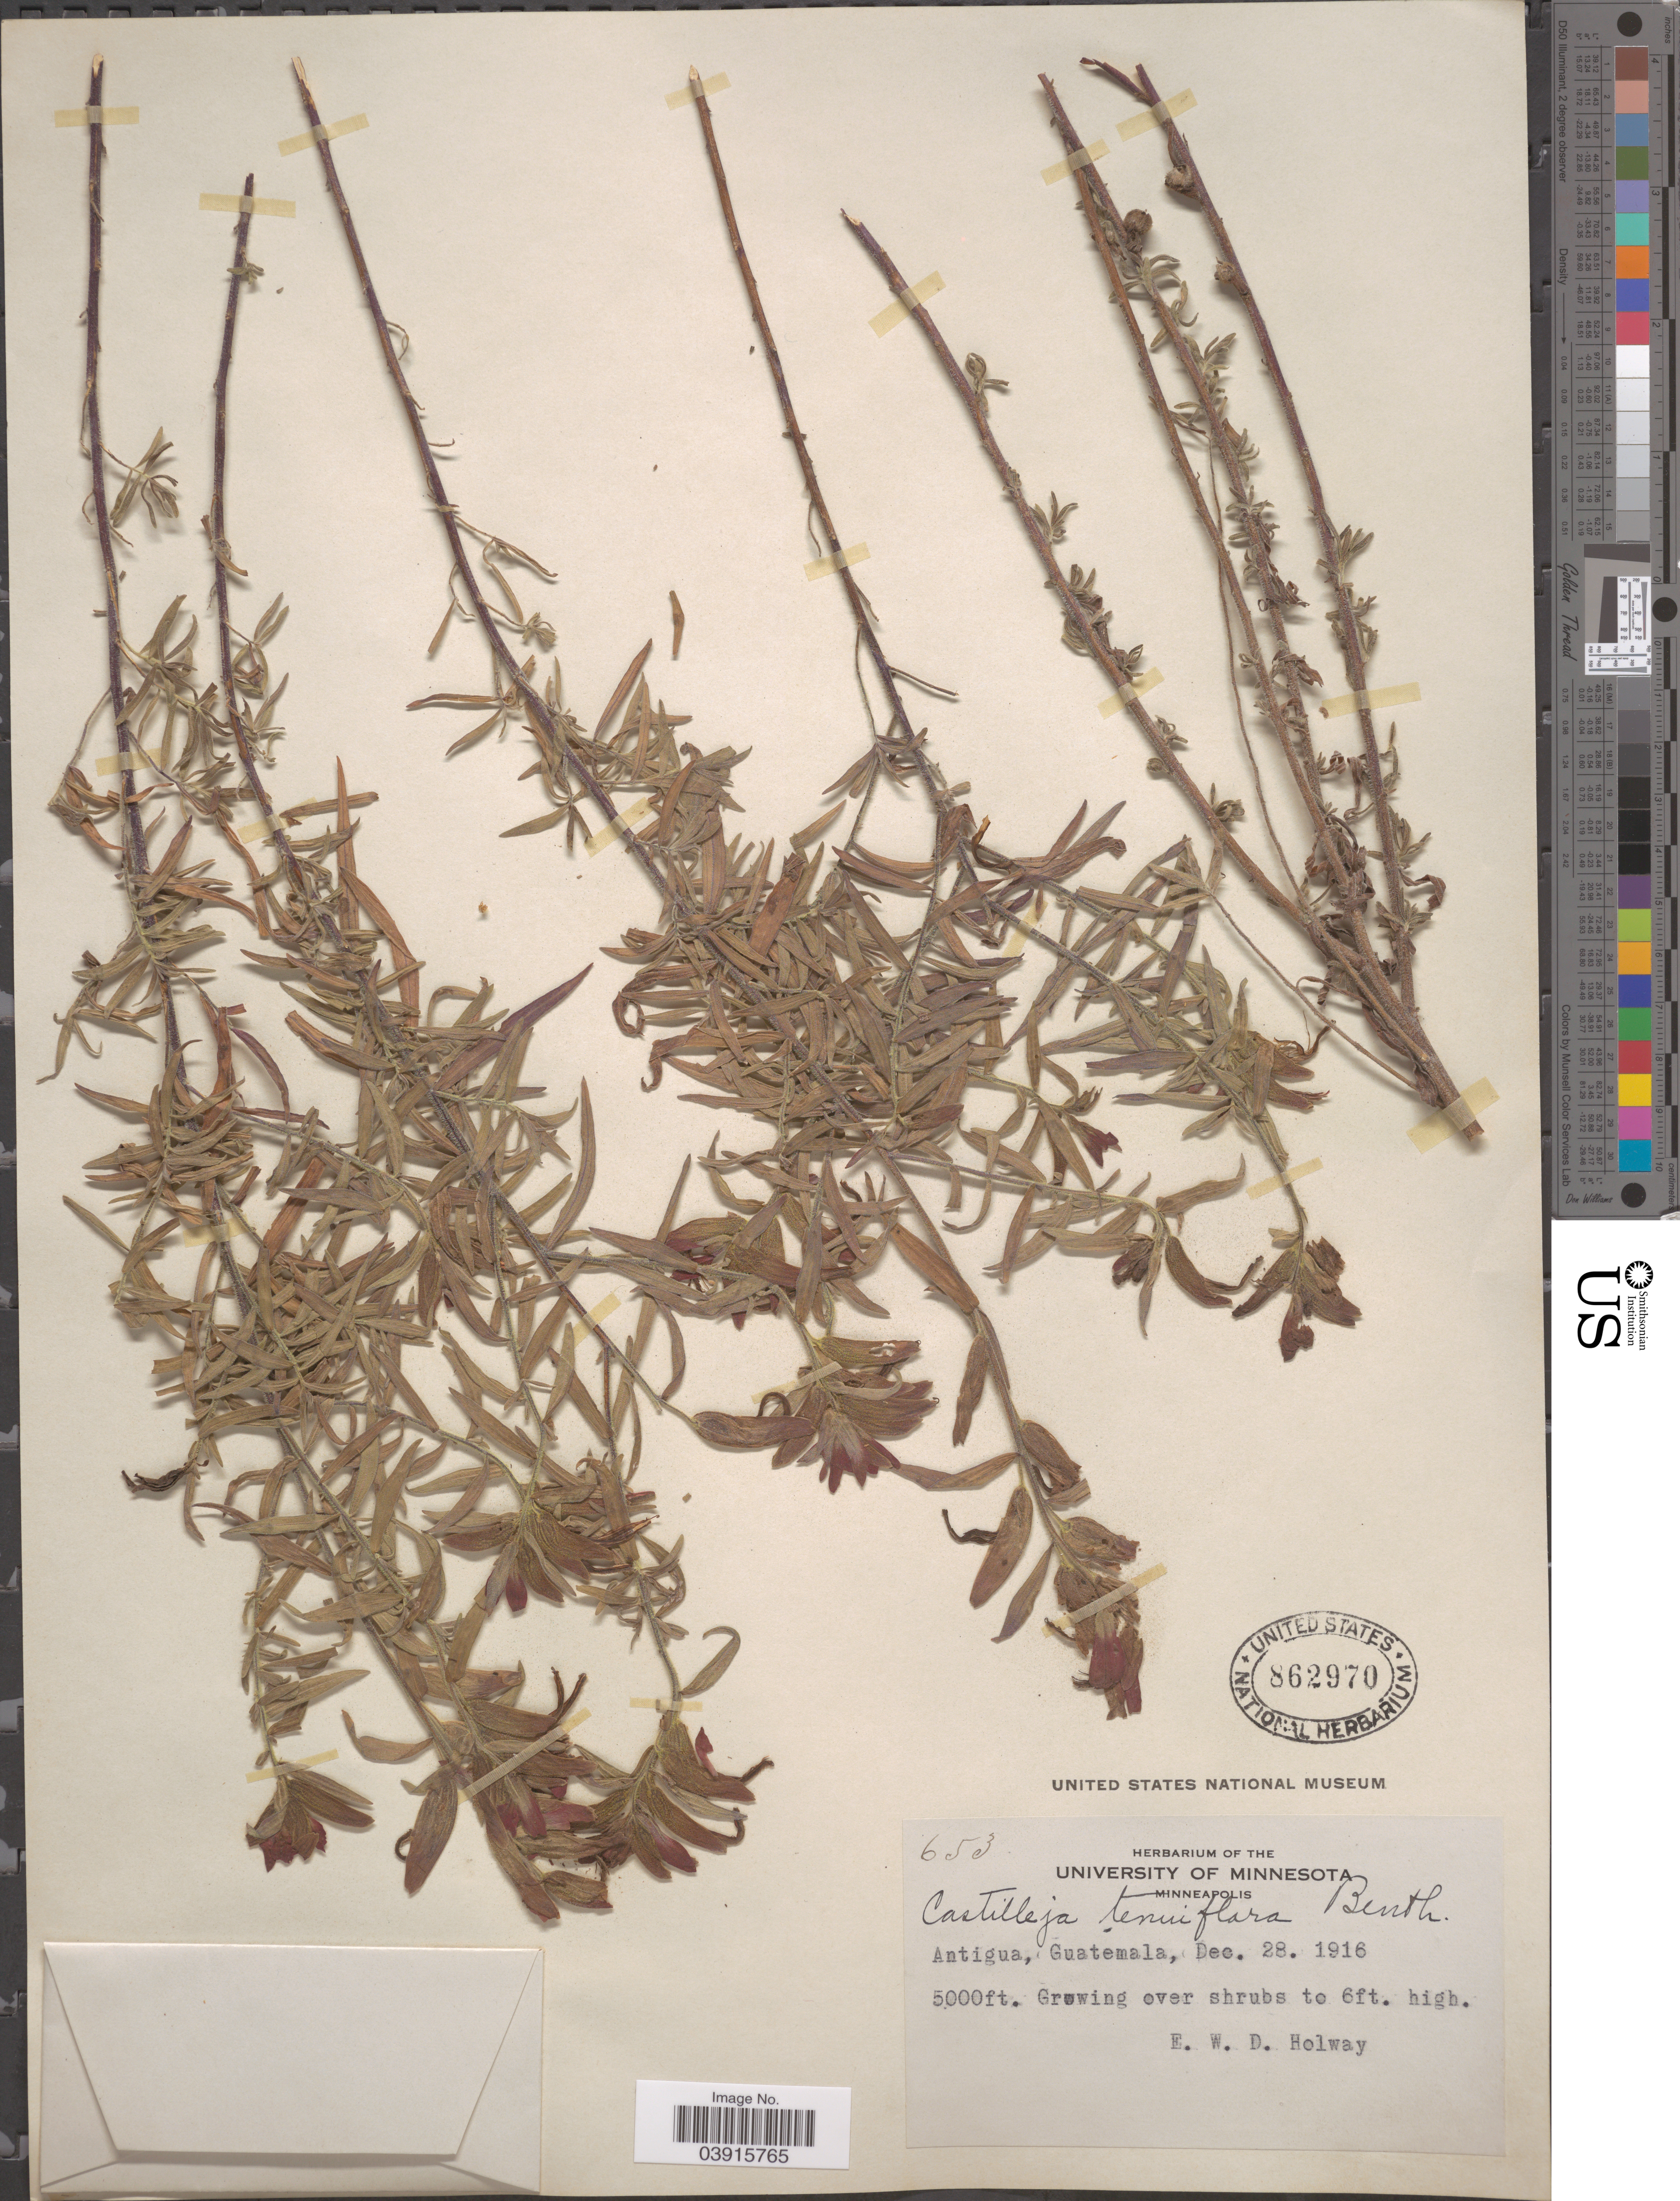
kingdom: Plantae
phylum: Tracheophyta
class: Magnoliopsida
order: Lamiales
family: Orobanchaceae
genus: Castilleja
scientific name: Castilleja tenuiflora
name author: Benth.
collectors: E. W. D. Holway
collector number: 653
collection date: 1916-12-28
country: Guatemala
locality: Antigua.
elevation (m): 1524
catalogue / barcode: US 862970